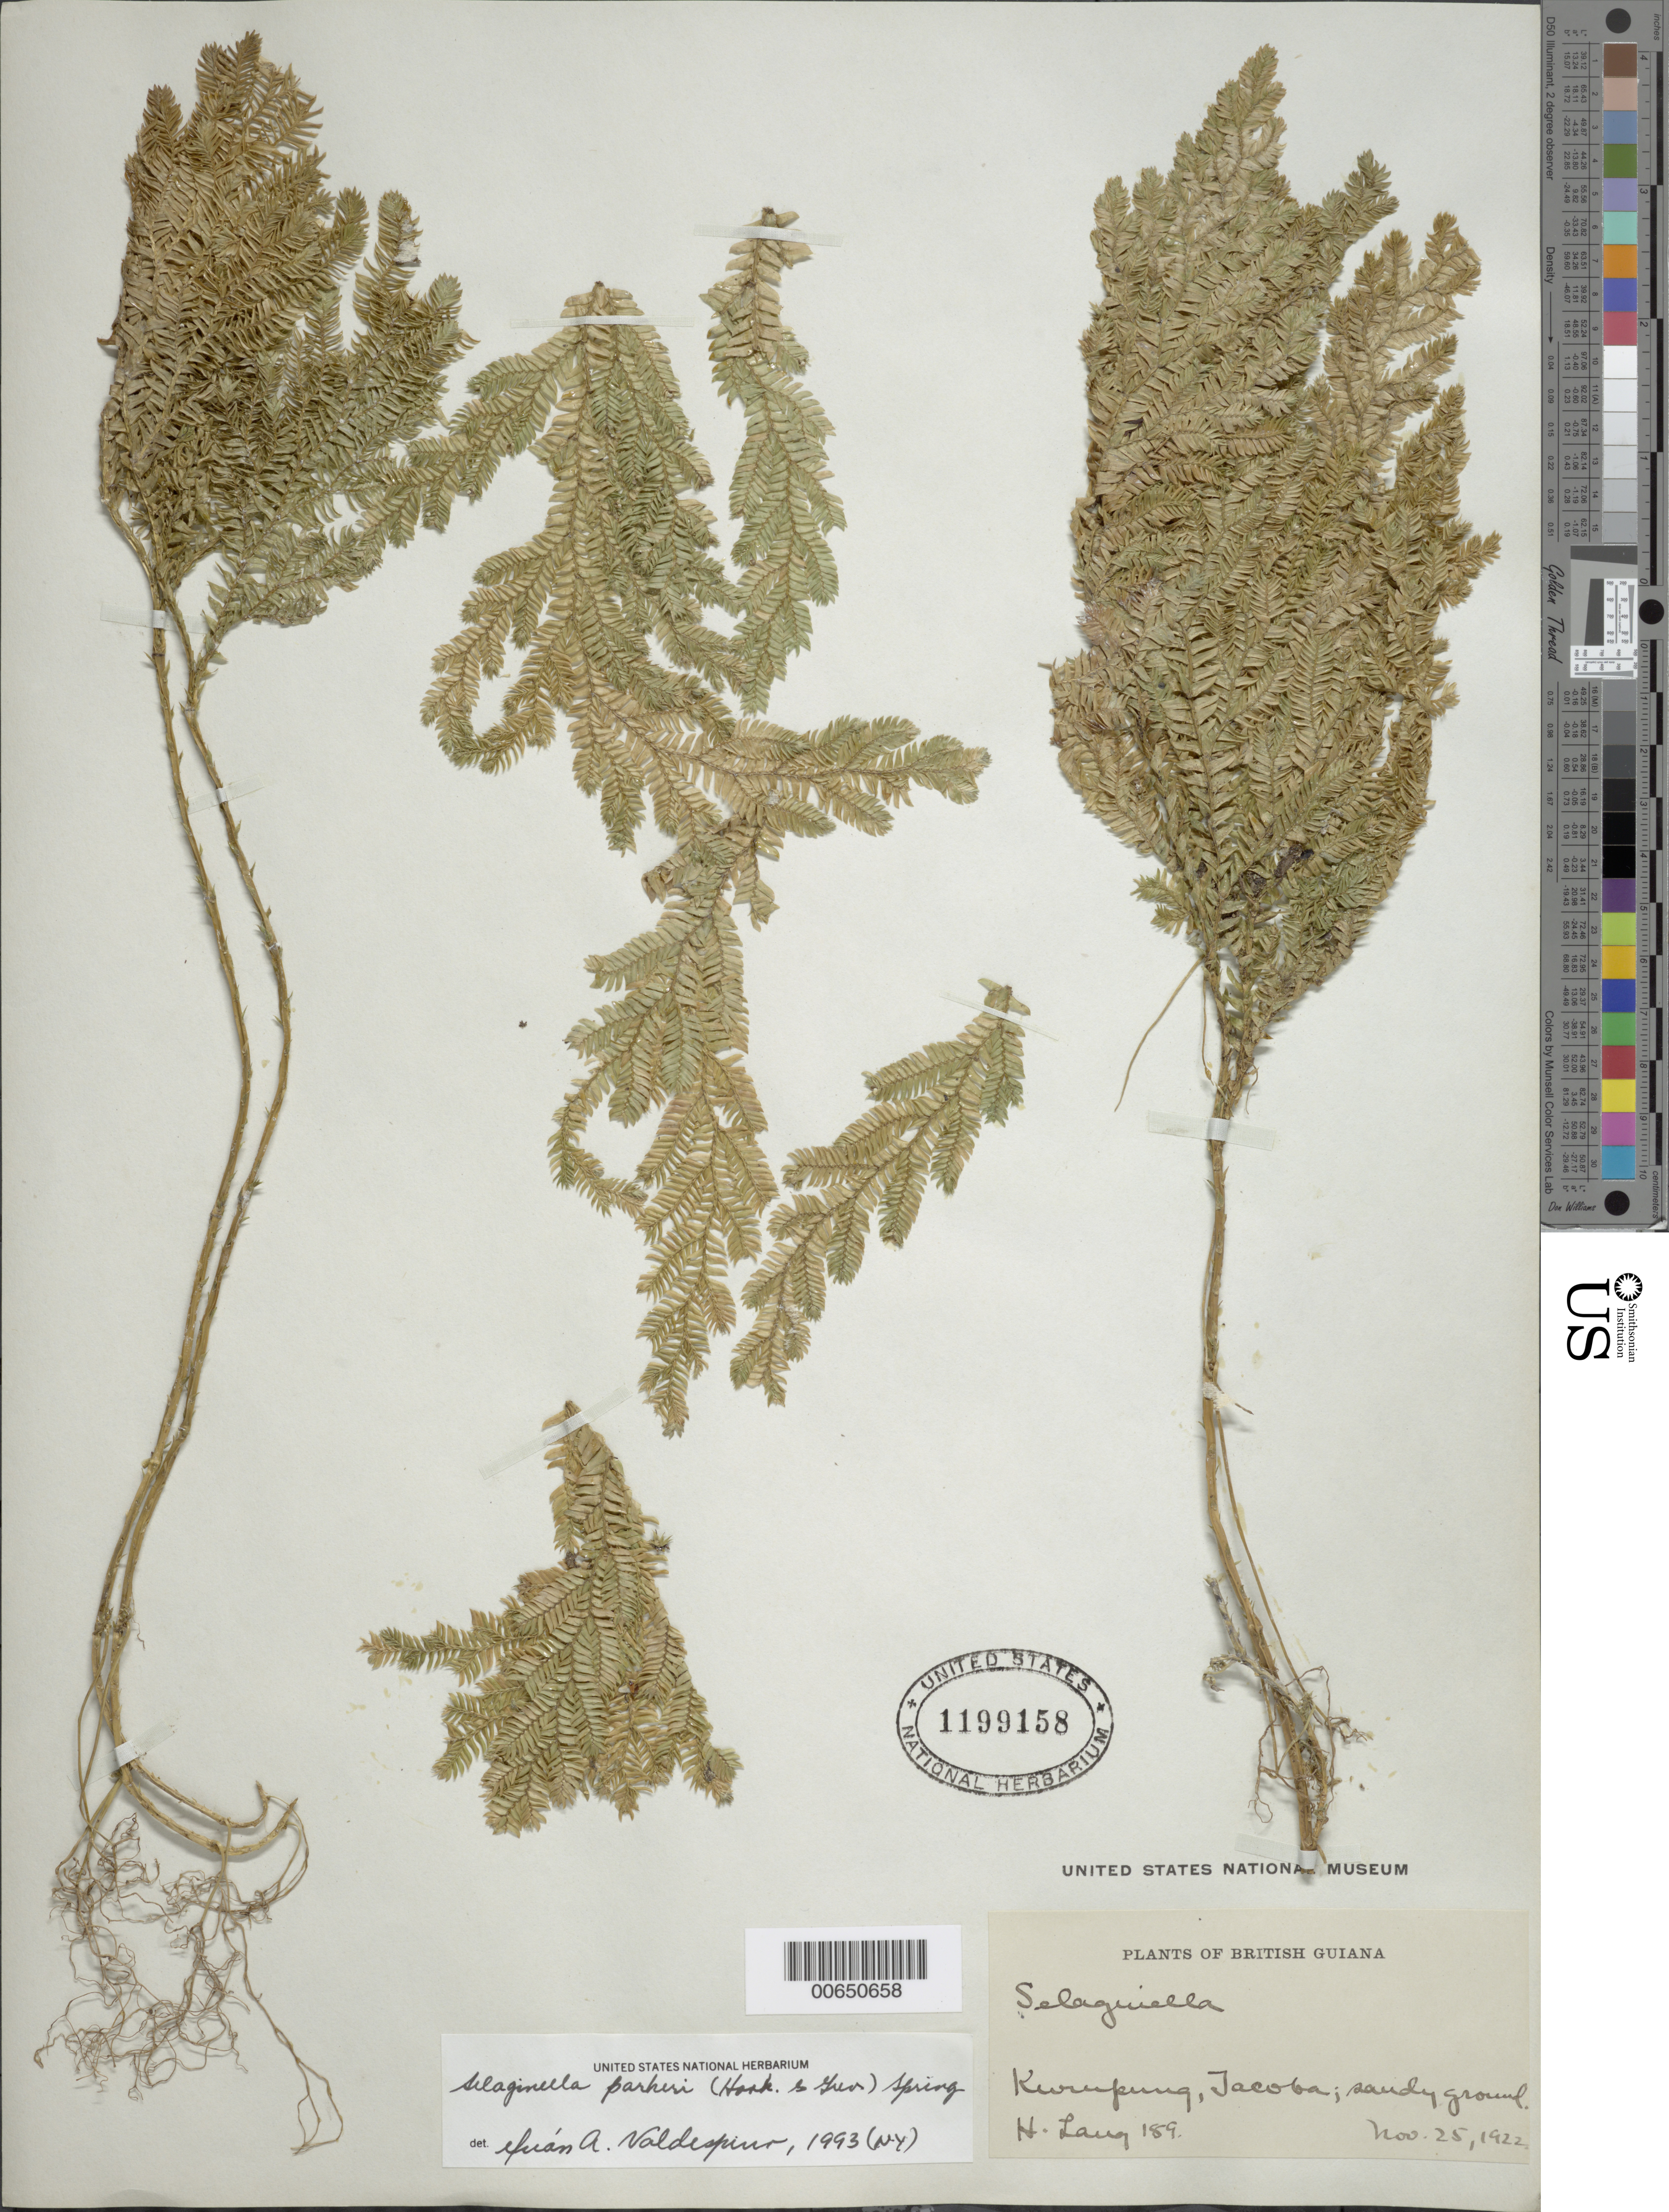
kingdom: Plantae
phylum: Tracheophyta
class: Lycopodiopsida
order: Selaginellales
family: Selaginellaceae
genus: Selaginella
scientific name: Selaginella parkeri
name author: (Hook. & Grev.) Spring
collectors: H. Lang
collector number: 189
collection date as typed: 25-Nov-22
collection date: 1922-11-25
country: Guyana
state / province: Cuyuni-Mazaruni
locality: Kurupung, Takuba (Jacoba?) Creek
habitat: Sandy ground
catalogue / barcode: US 1199158